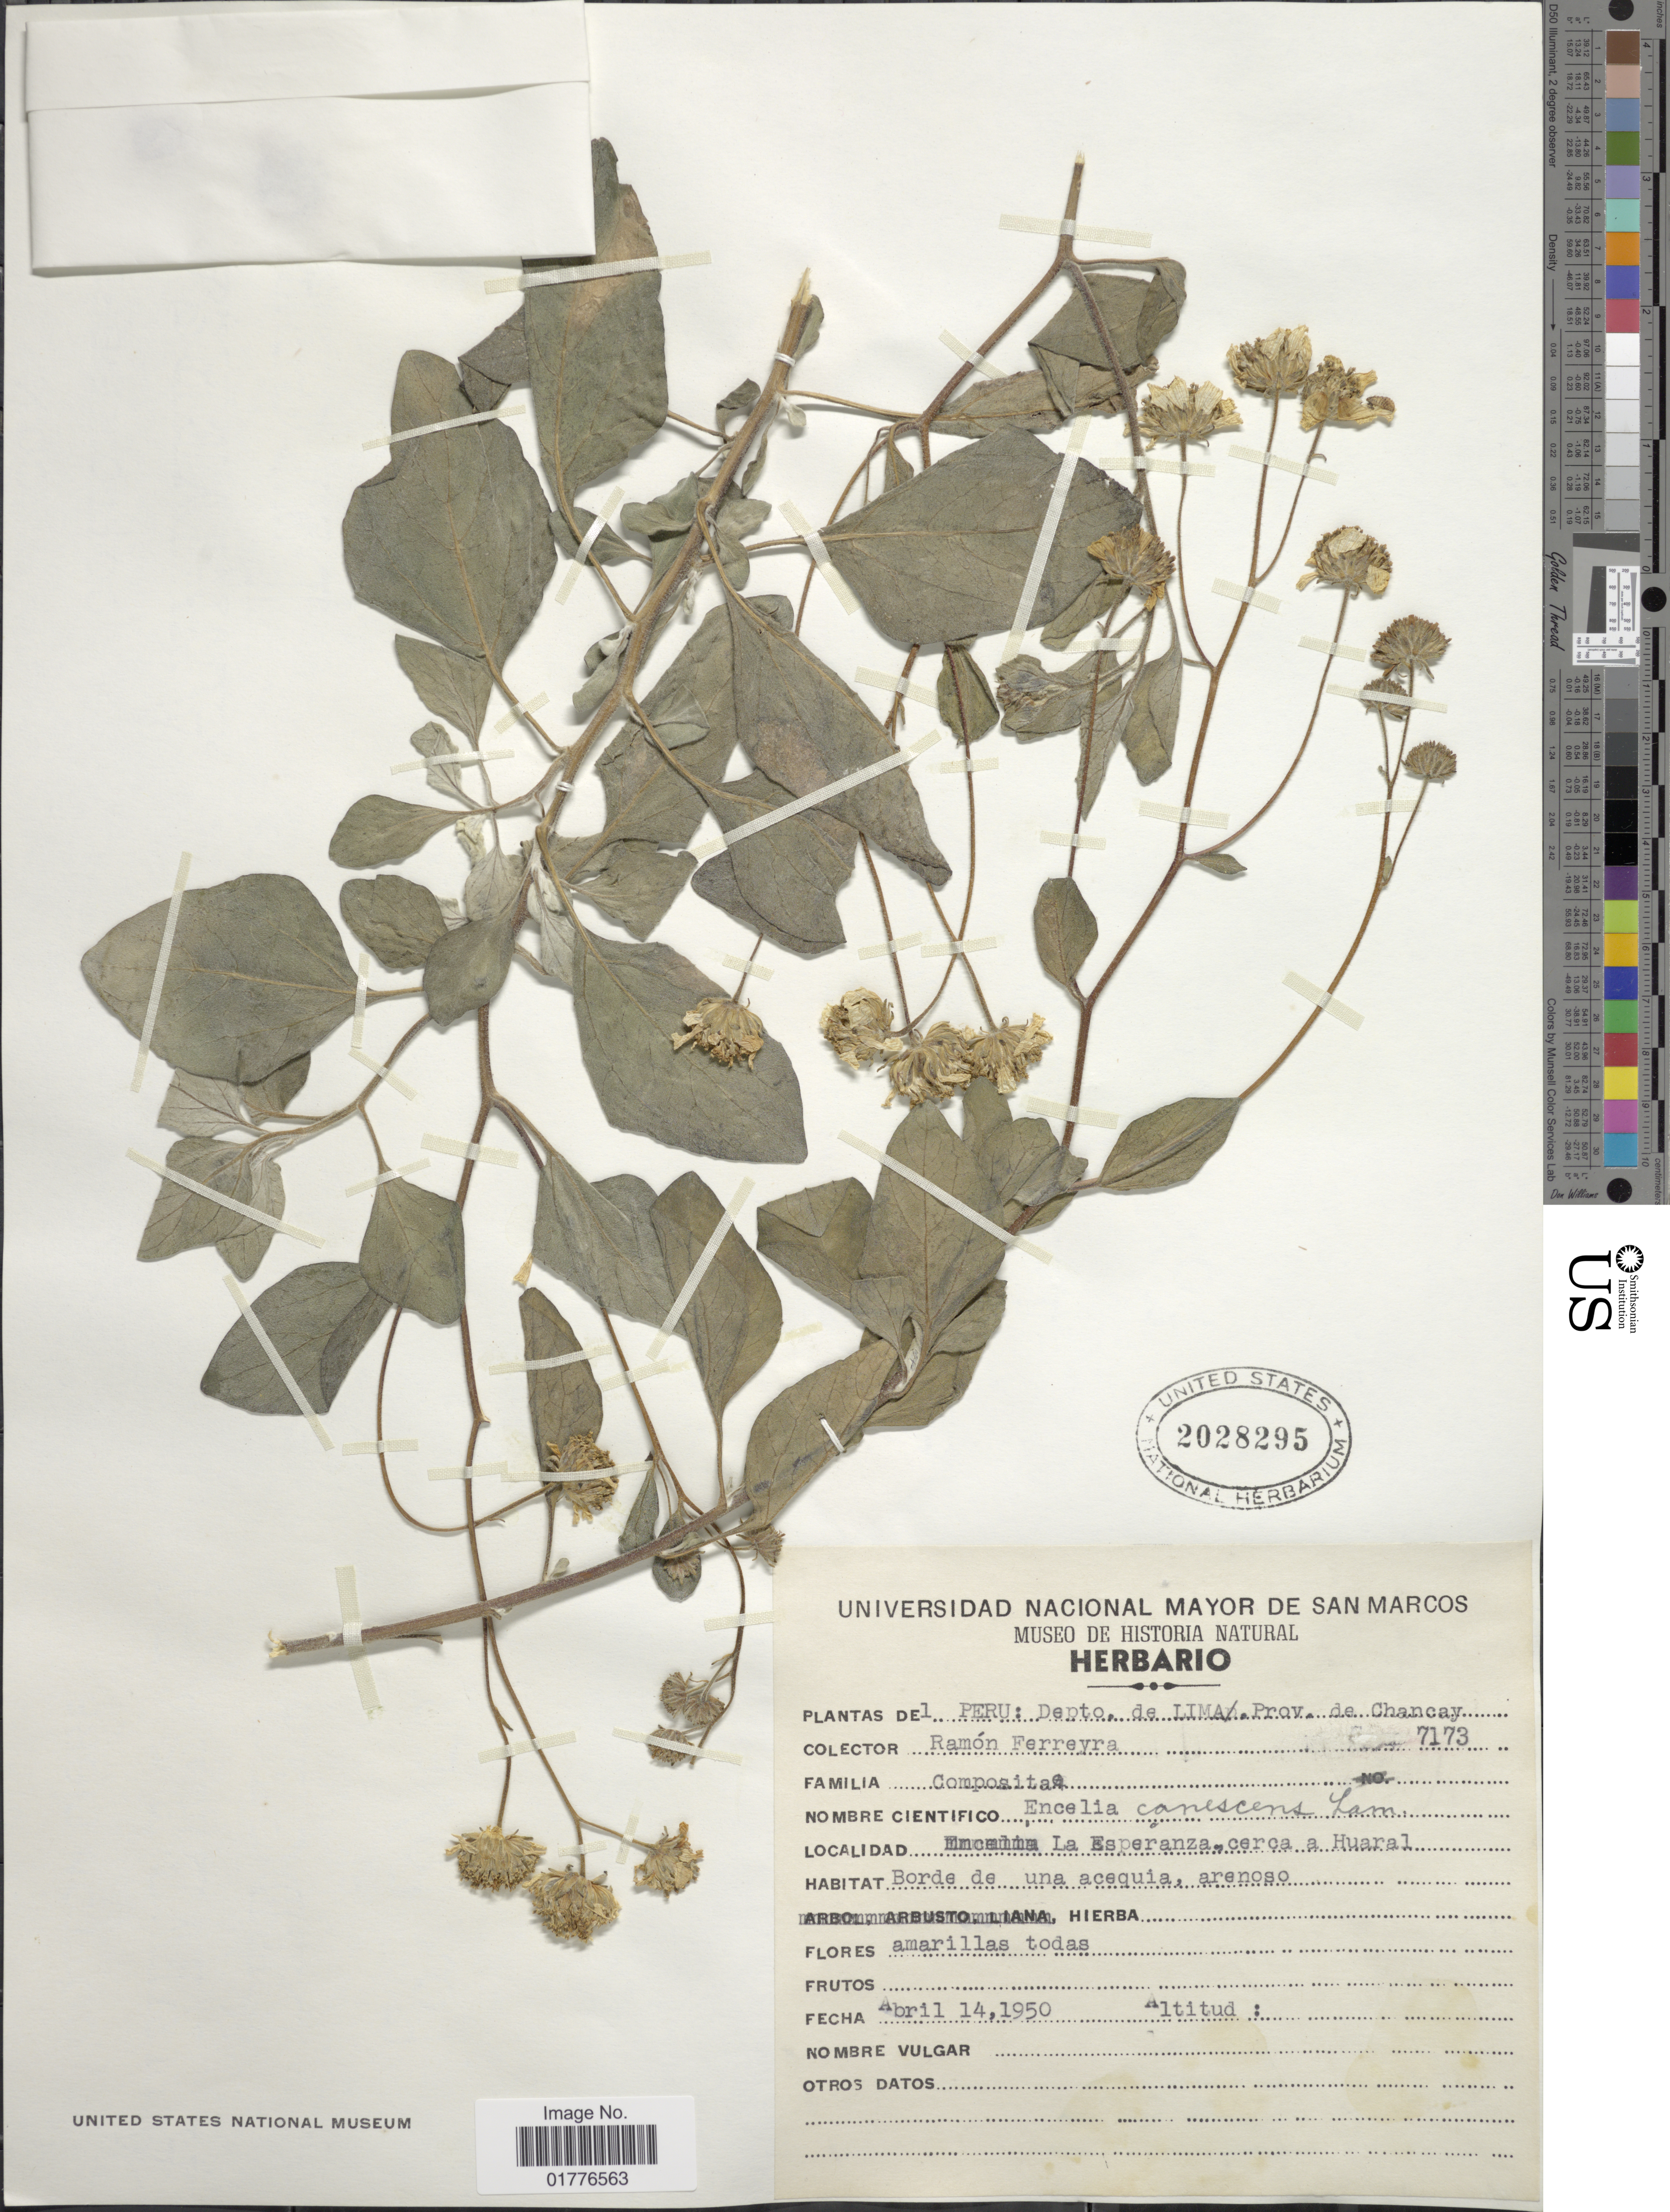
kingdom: Plantae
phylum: Tracheophyta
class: Magnoliopsida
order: Asterales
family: Asteraceae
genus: Encelia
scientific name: Encelia canescens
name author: Lam.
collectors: R. A. Ferreyra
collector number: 7173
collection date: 1950-04-14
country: Peru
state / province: Lima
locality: Prov. de Chancay. La Esperanza, cerca a Huaral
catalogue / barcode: US 2028295